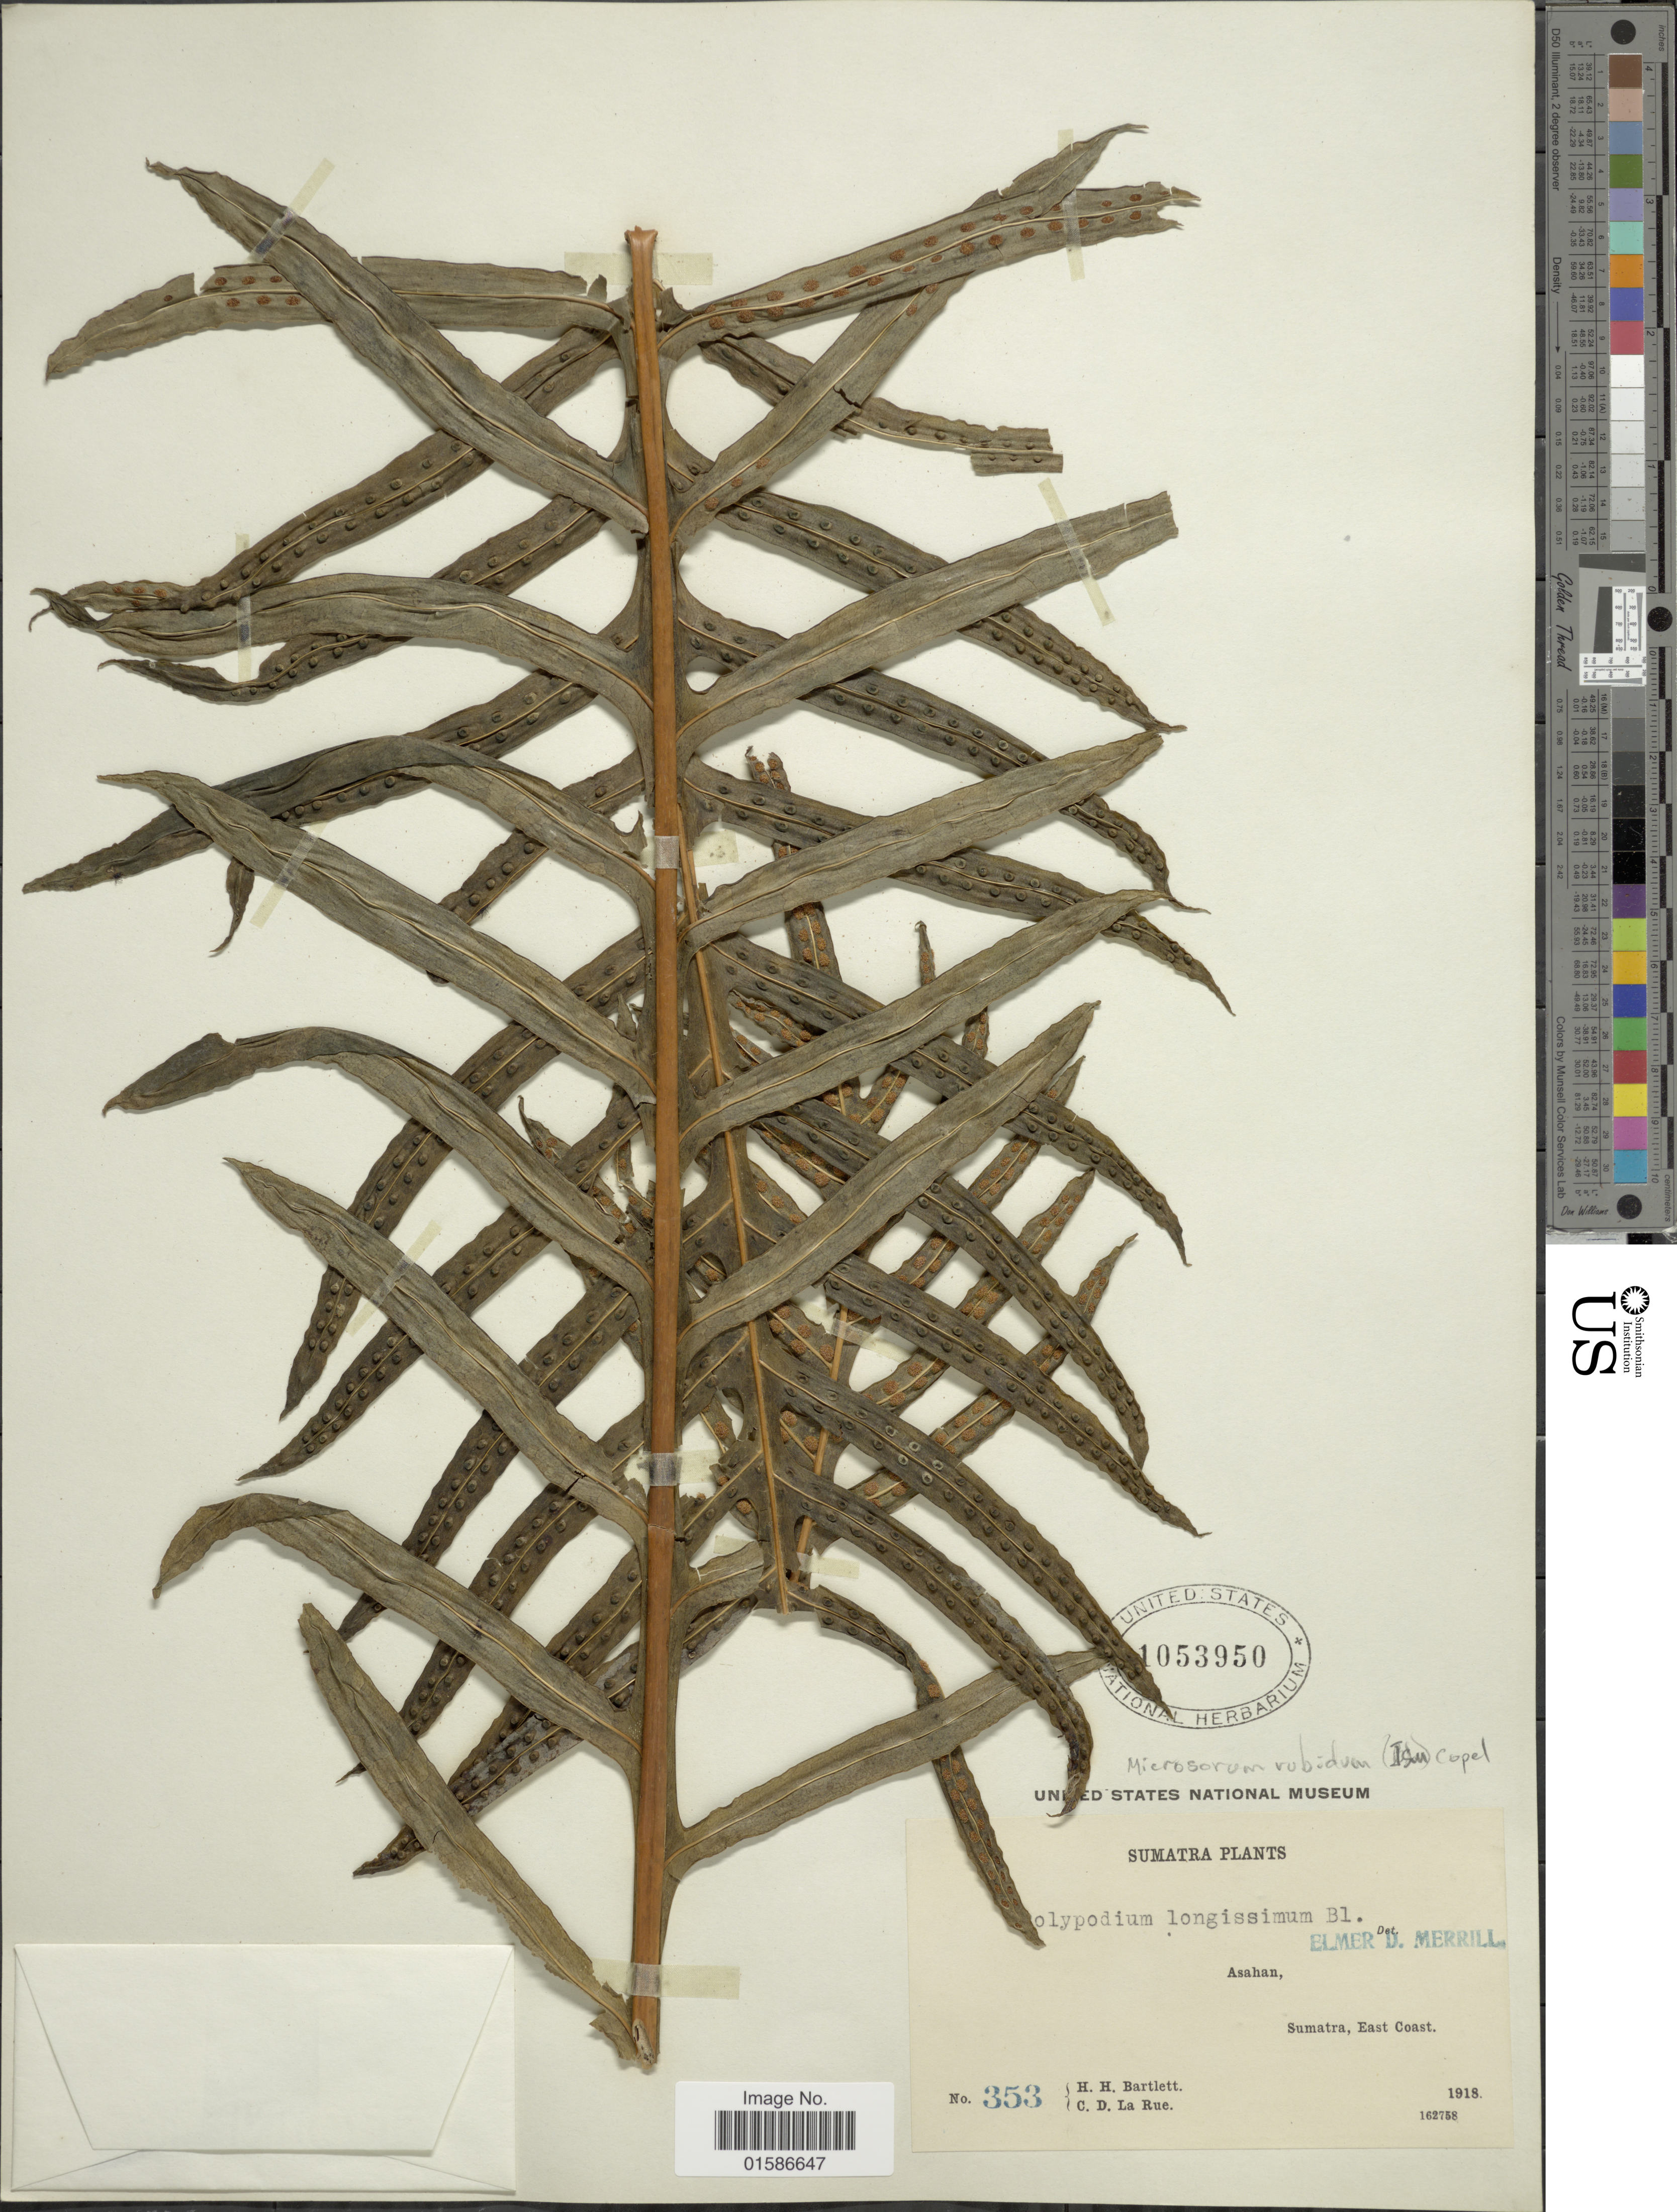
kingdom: Plantae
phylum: Tracheophyta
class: Polypodiopsida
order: Polypodiales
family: Polypodiaceae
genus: Microsorum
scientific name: Microsorum rubidum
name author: (Kunze) Copel.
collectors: H. H. Bartlett & C. La Rue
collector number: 353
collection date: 1918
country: Indonesia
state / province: Sumatra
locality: Asahan, East Coast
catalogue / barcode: US 1053950